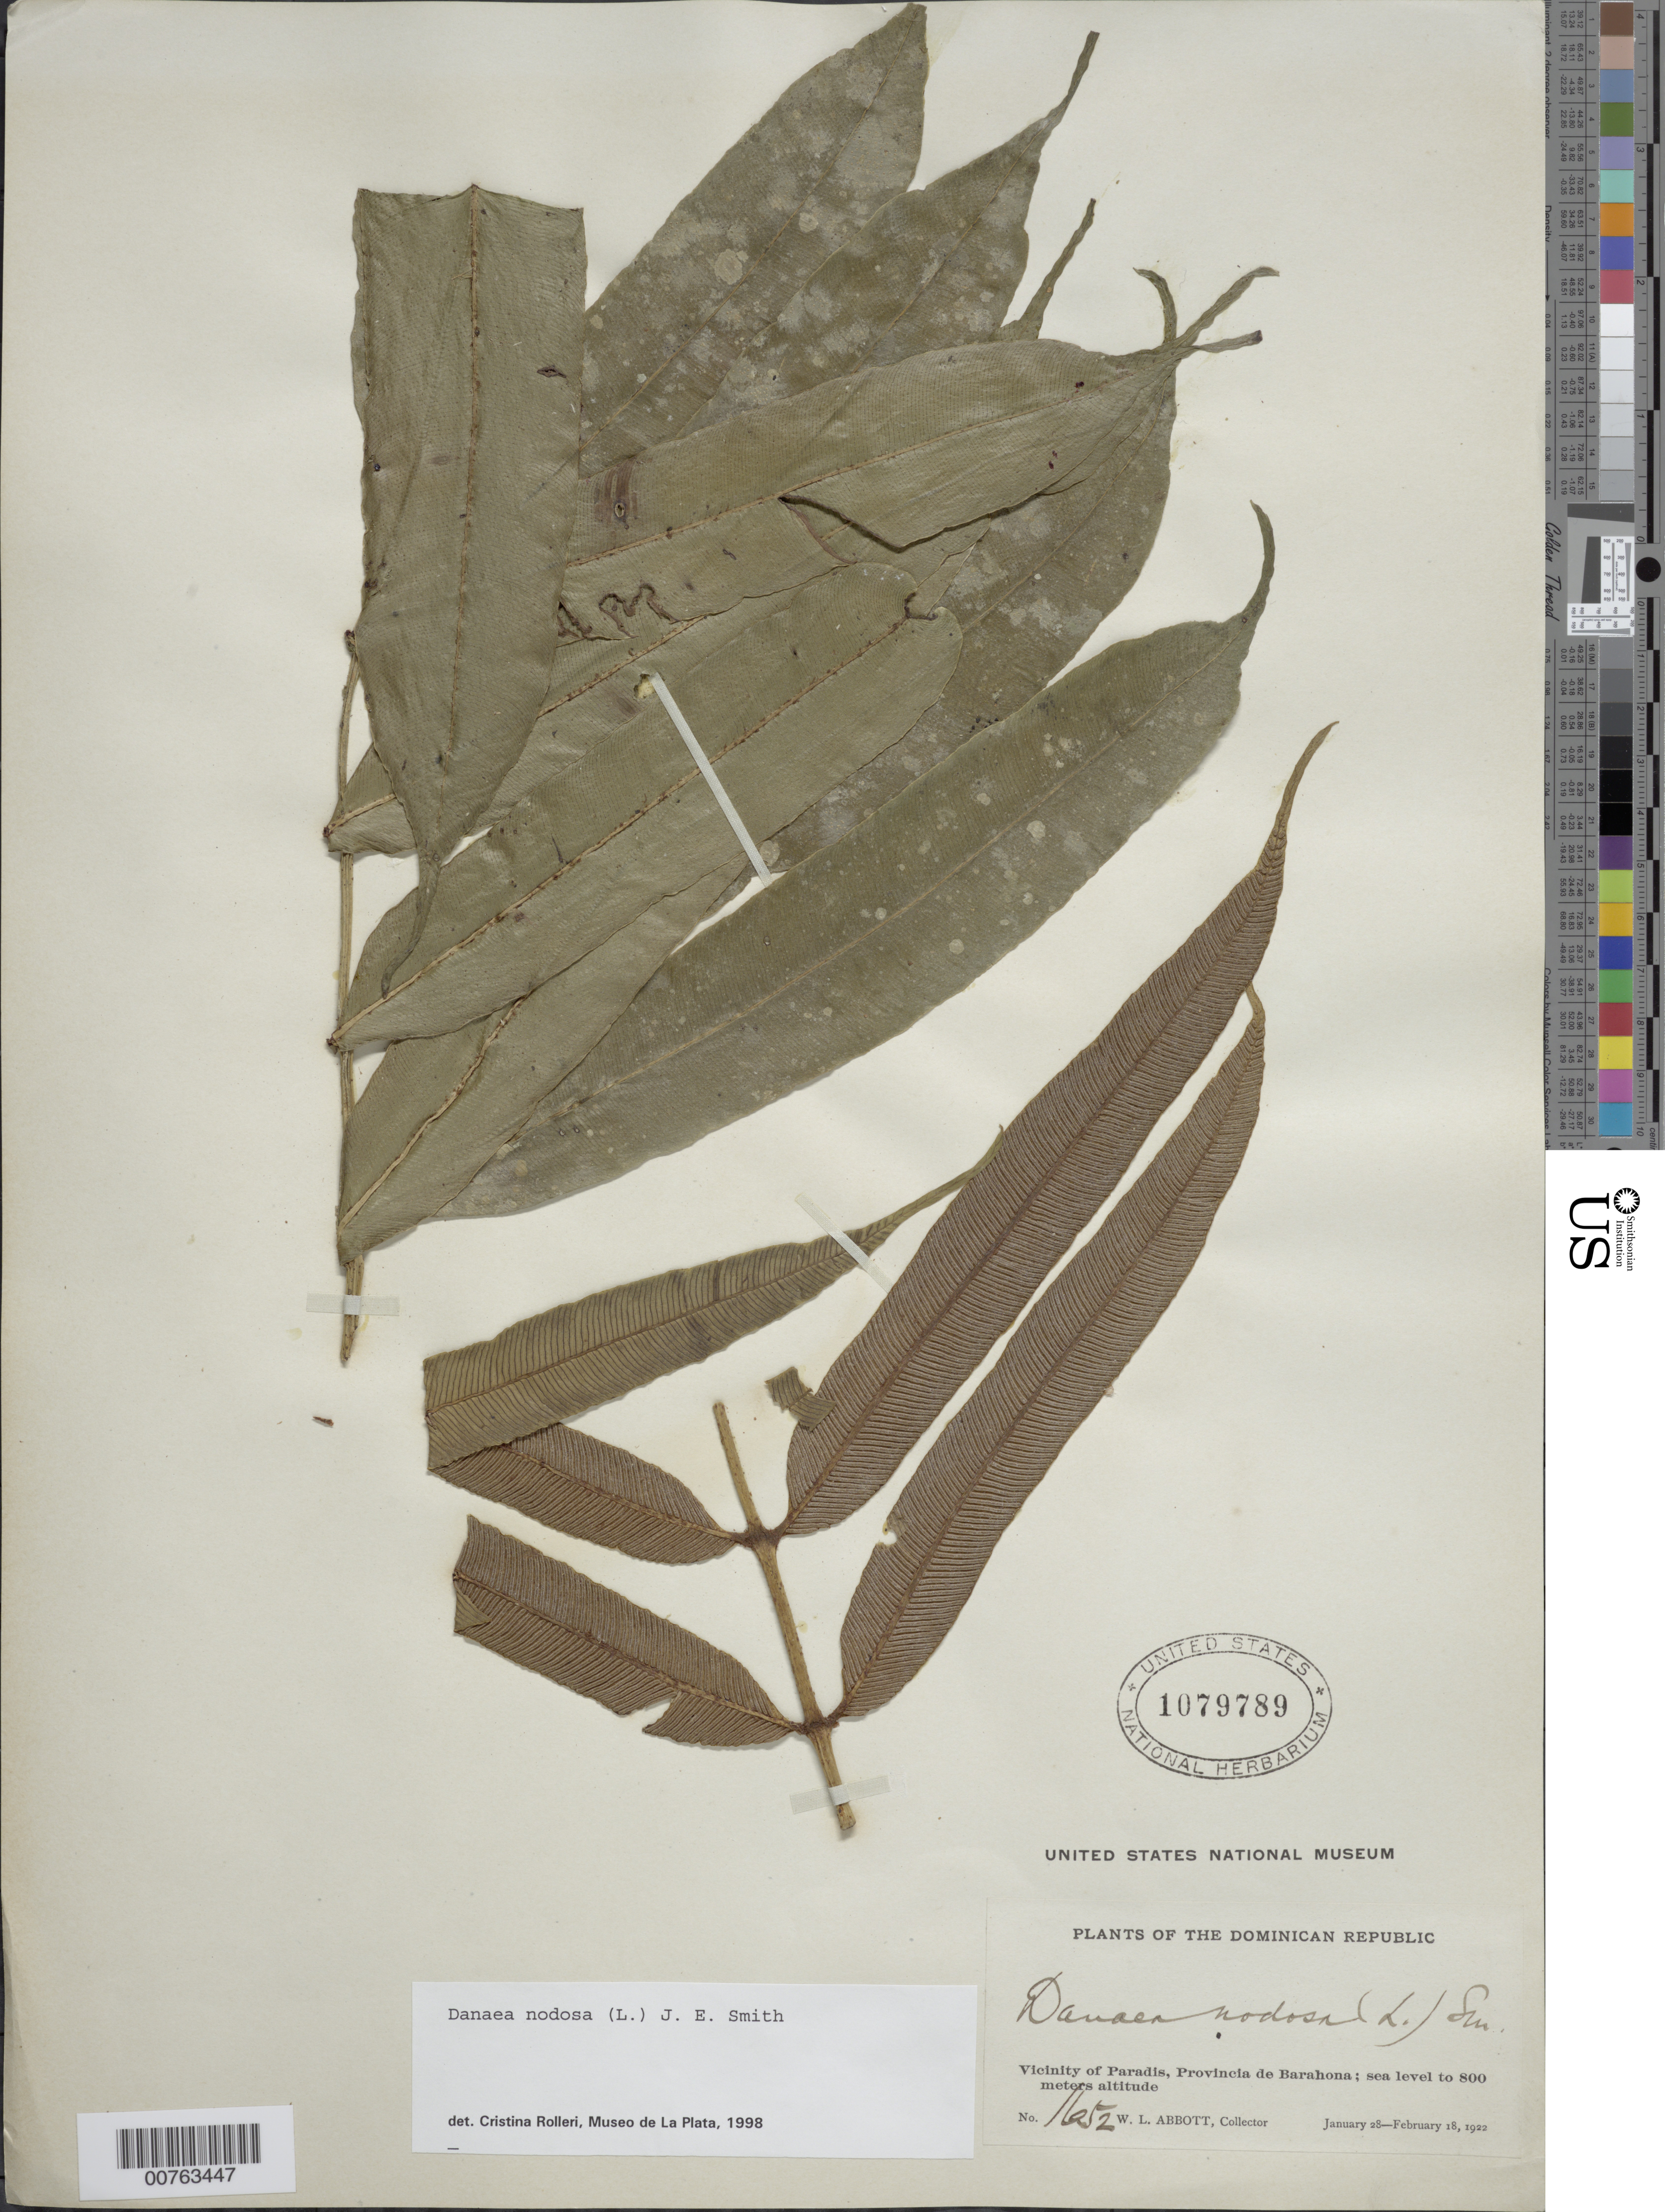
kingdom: Plantae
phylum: Tracheophyta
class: Polypodiopsida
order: Marattiales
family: Marattiaceae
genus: Danaea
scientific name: Danaea nodosa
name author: (L.) Sm.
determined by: Rolleri, Cristina H.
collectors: W. L. Abbott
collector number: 1652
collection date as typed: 28 Feb 1922 18 Feb 1922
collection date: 1922-02-18/1922-02-28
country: Dominican Republic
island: Hispaniola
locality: Vicinity of Paradis, Provincia de Barahona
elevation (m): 0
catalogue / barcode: US 1079789